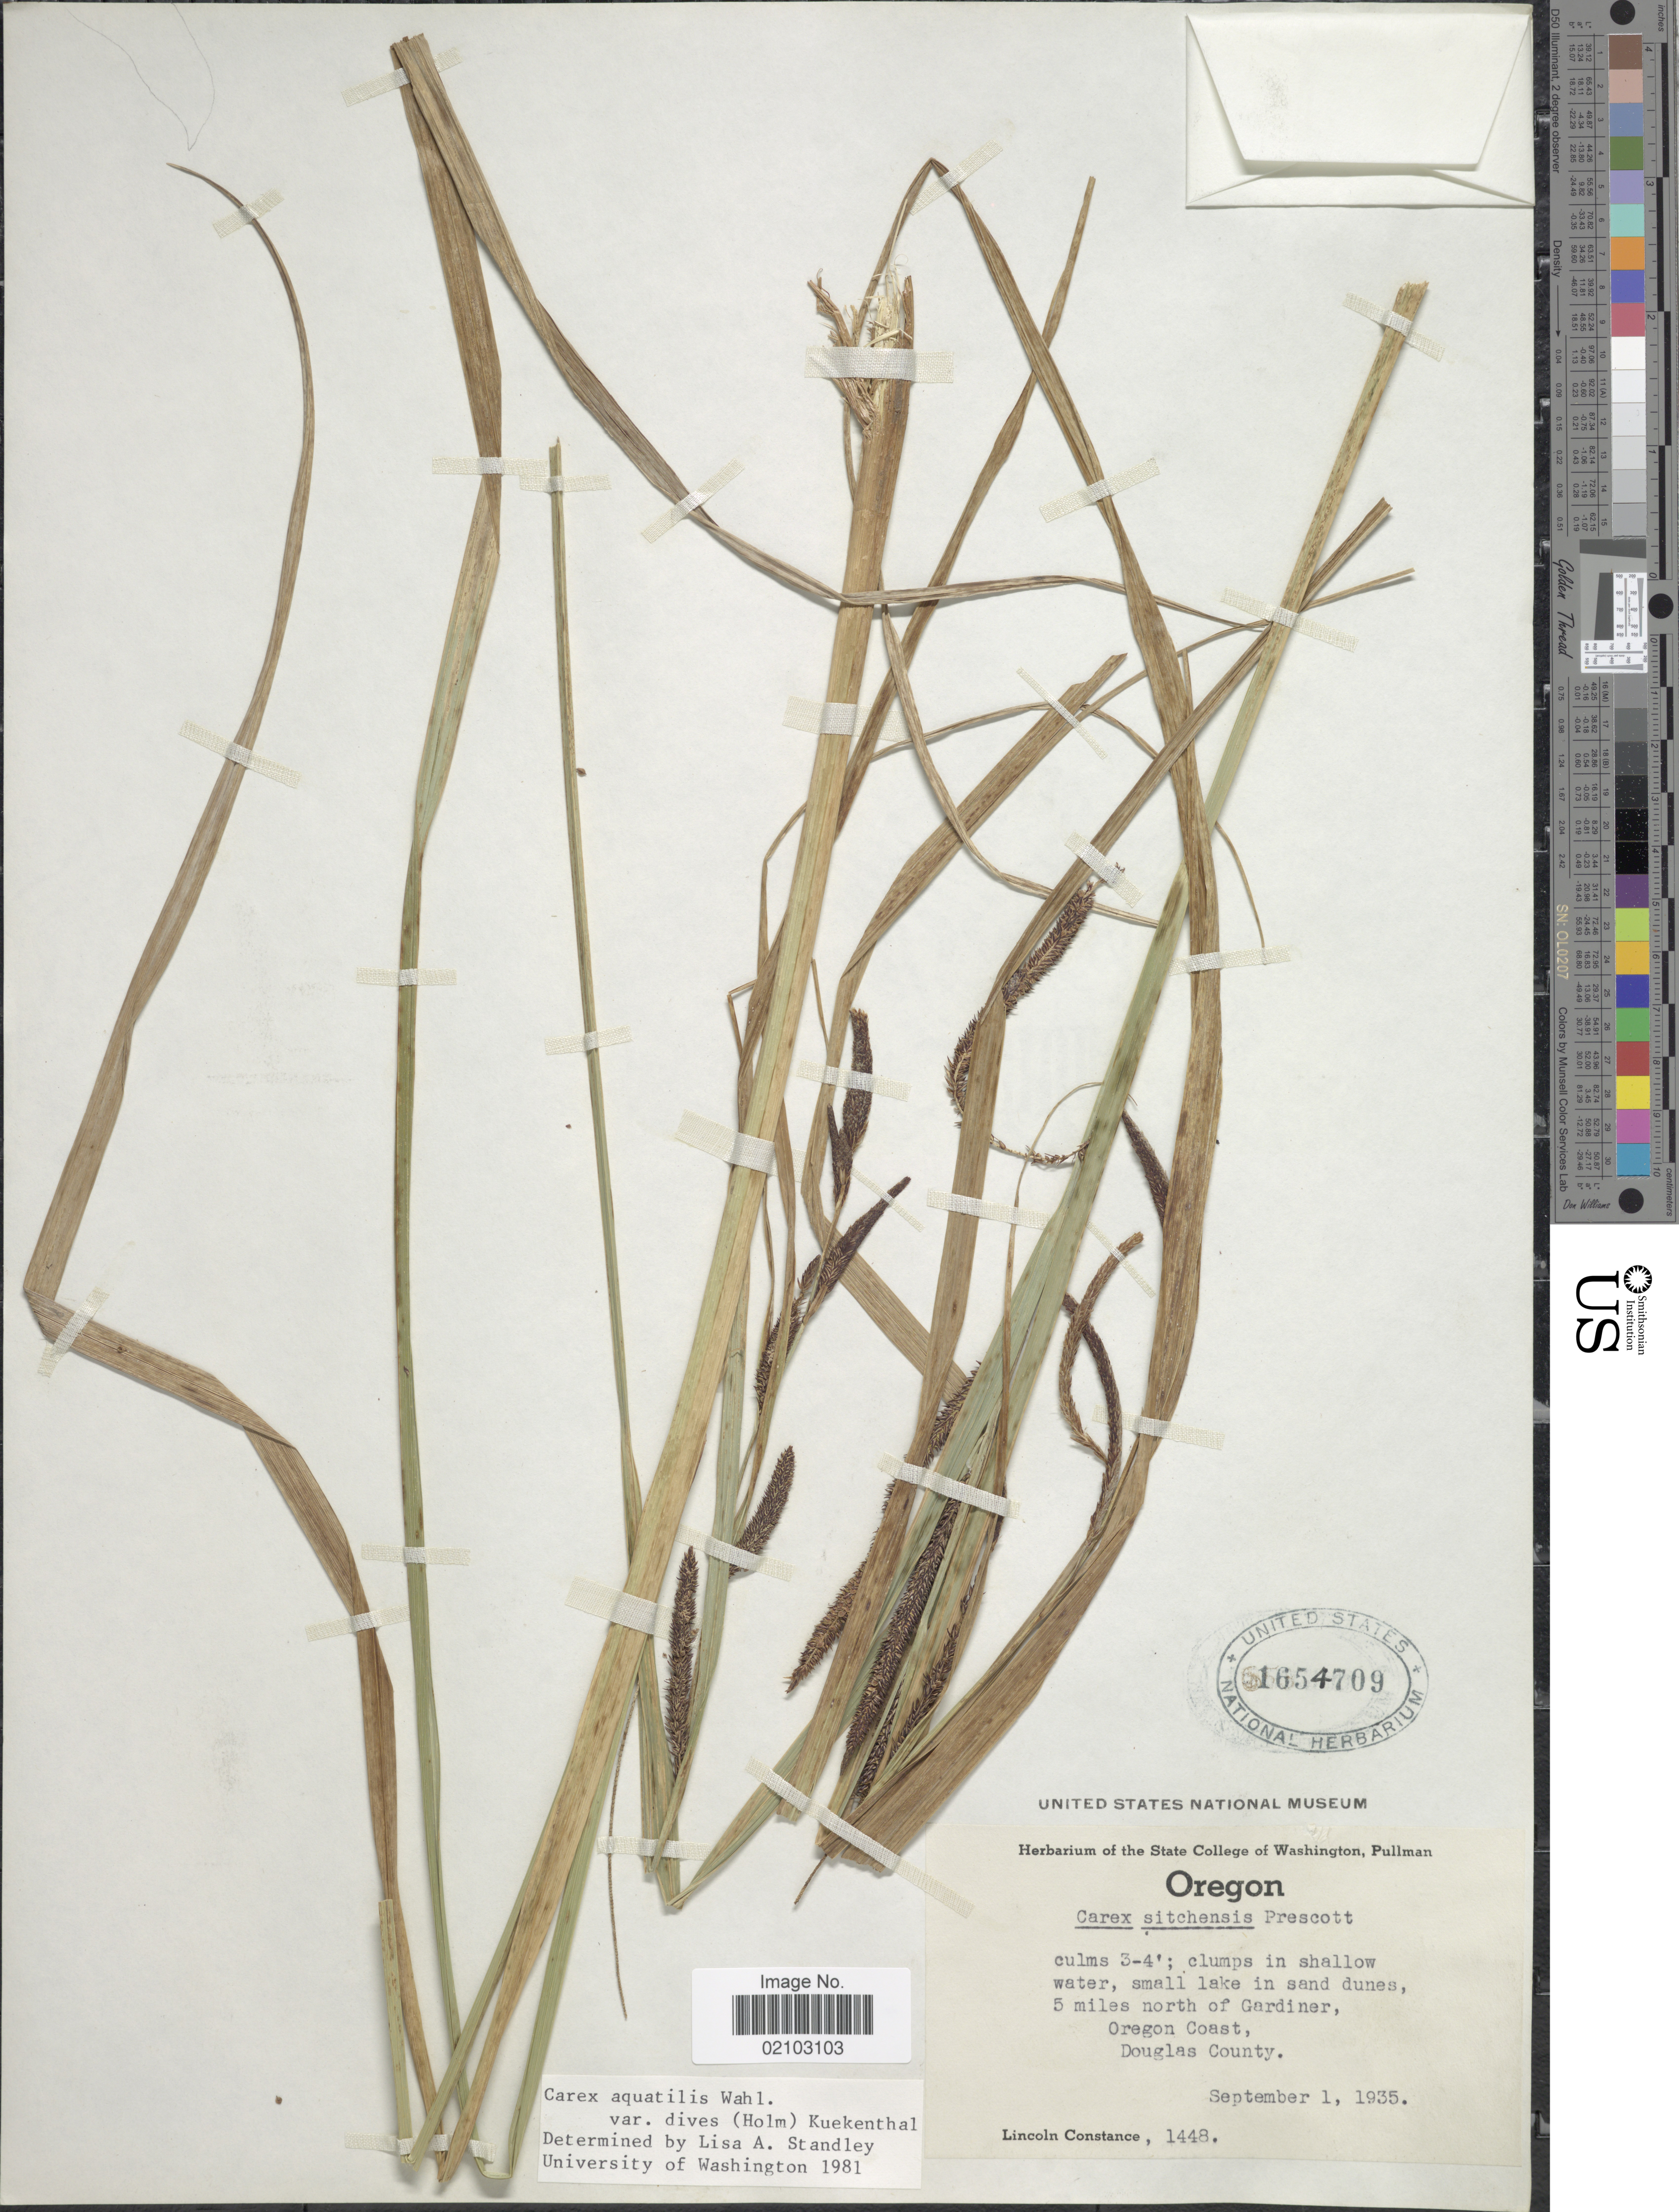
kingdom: Plantae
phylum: Tracheophyta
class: Liliopsida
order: Poales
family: Cyperaceae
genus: Carex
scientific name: Carex aquatilis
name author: Wahlenb.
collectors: L. Constance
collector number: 1448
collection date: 1935-09-01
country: United States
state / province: Oregon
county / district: Douglas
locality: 5 miles north of Gardiner, Oregon Coast, Douglas County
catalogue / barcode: US 1654709